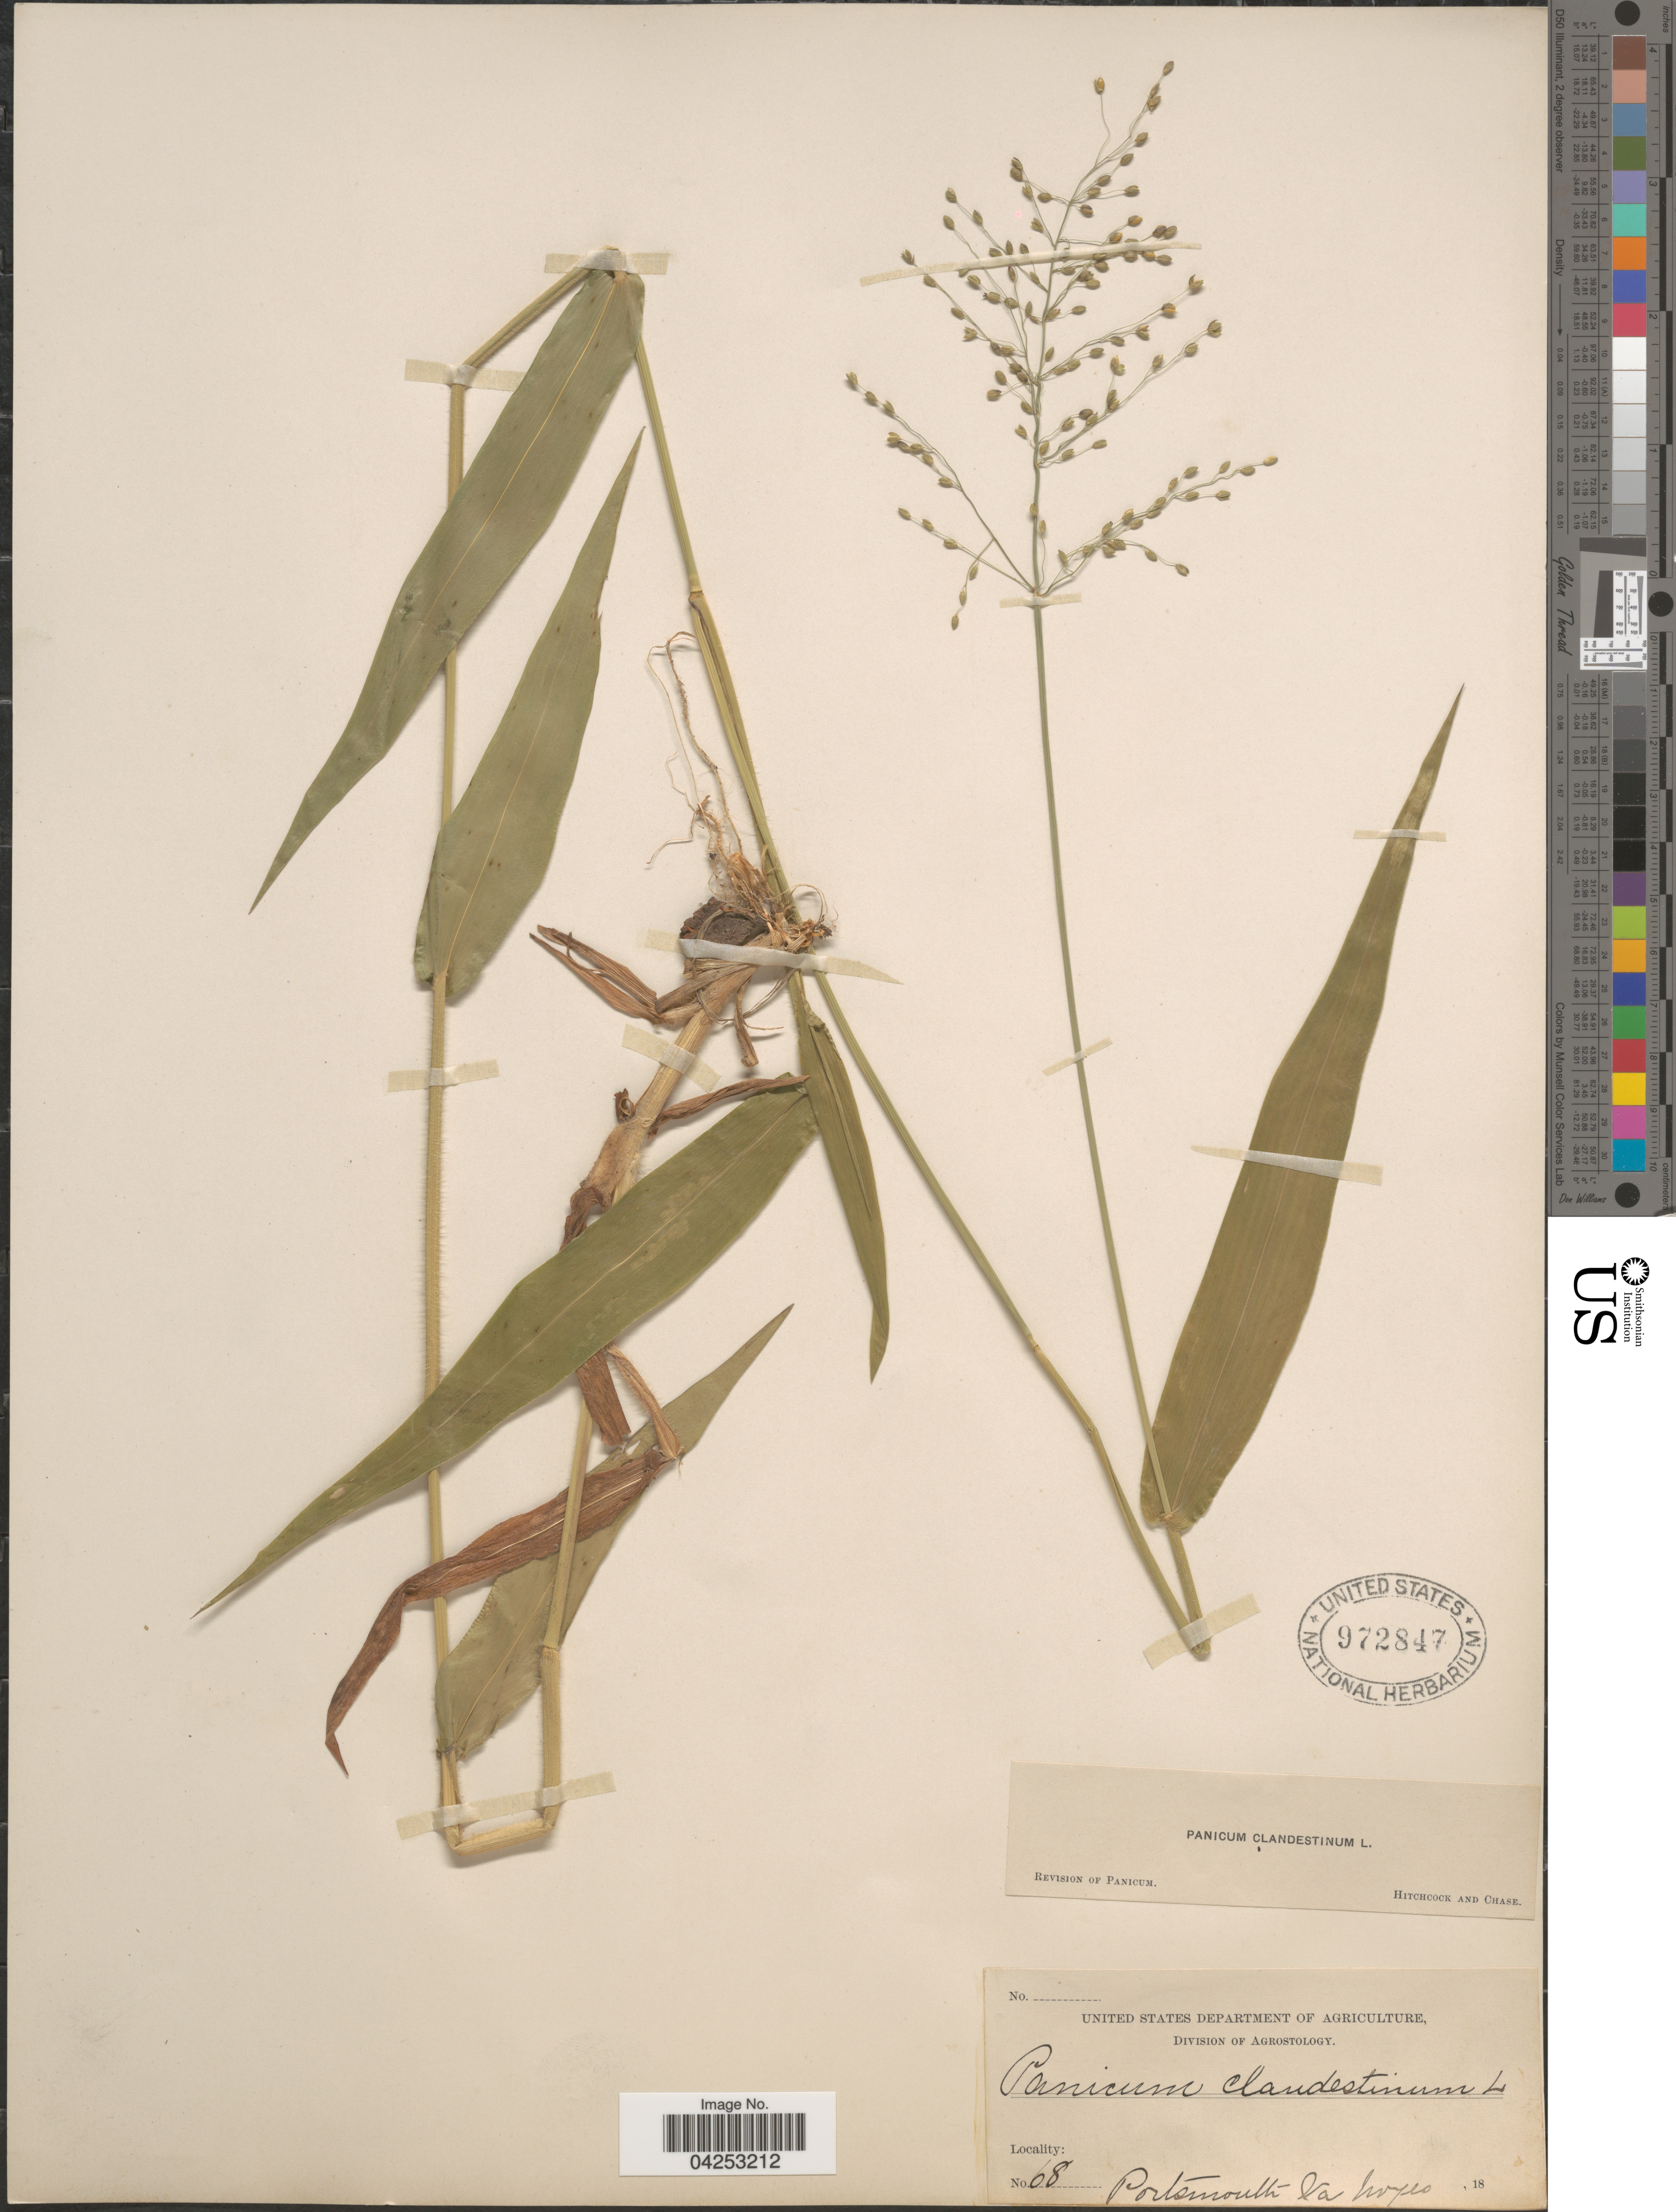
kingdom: Plantae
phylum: Tracheophyta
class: Liliopsida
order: Poales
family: Poaceae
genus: Dichanthelium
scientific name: Dichanthelium clandestinum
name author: (L.) Gould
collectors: Noyes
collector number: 68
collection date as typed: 18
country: United States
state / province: Virginia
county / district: City of Portsmouth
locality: Portsmouth.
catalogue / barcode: US 972847